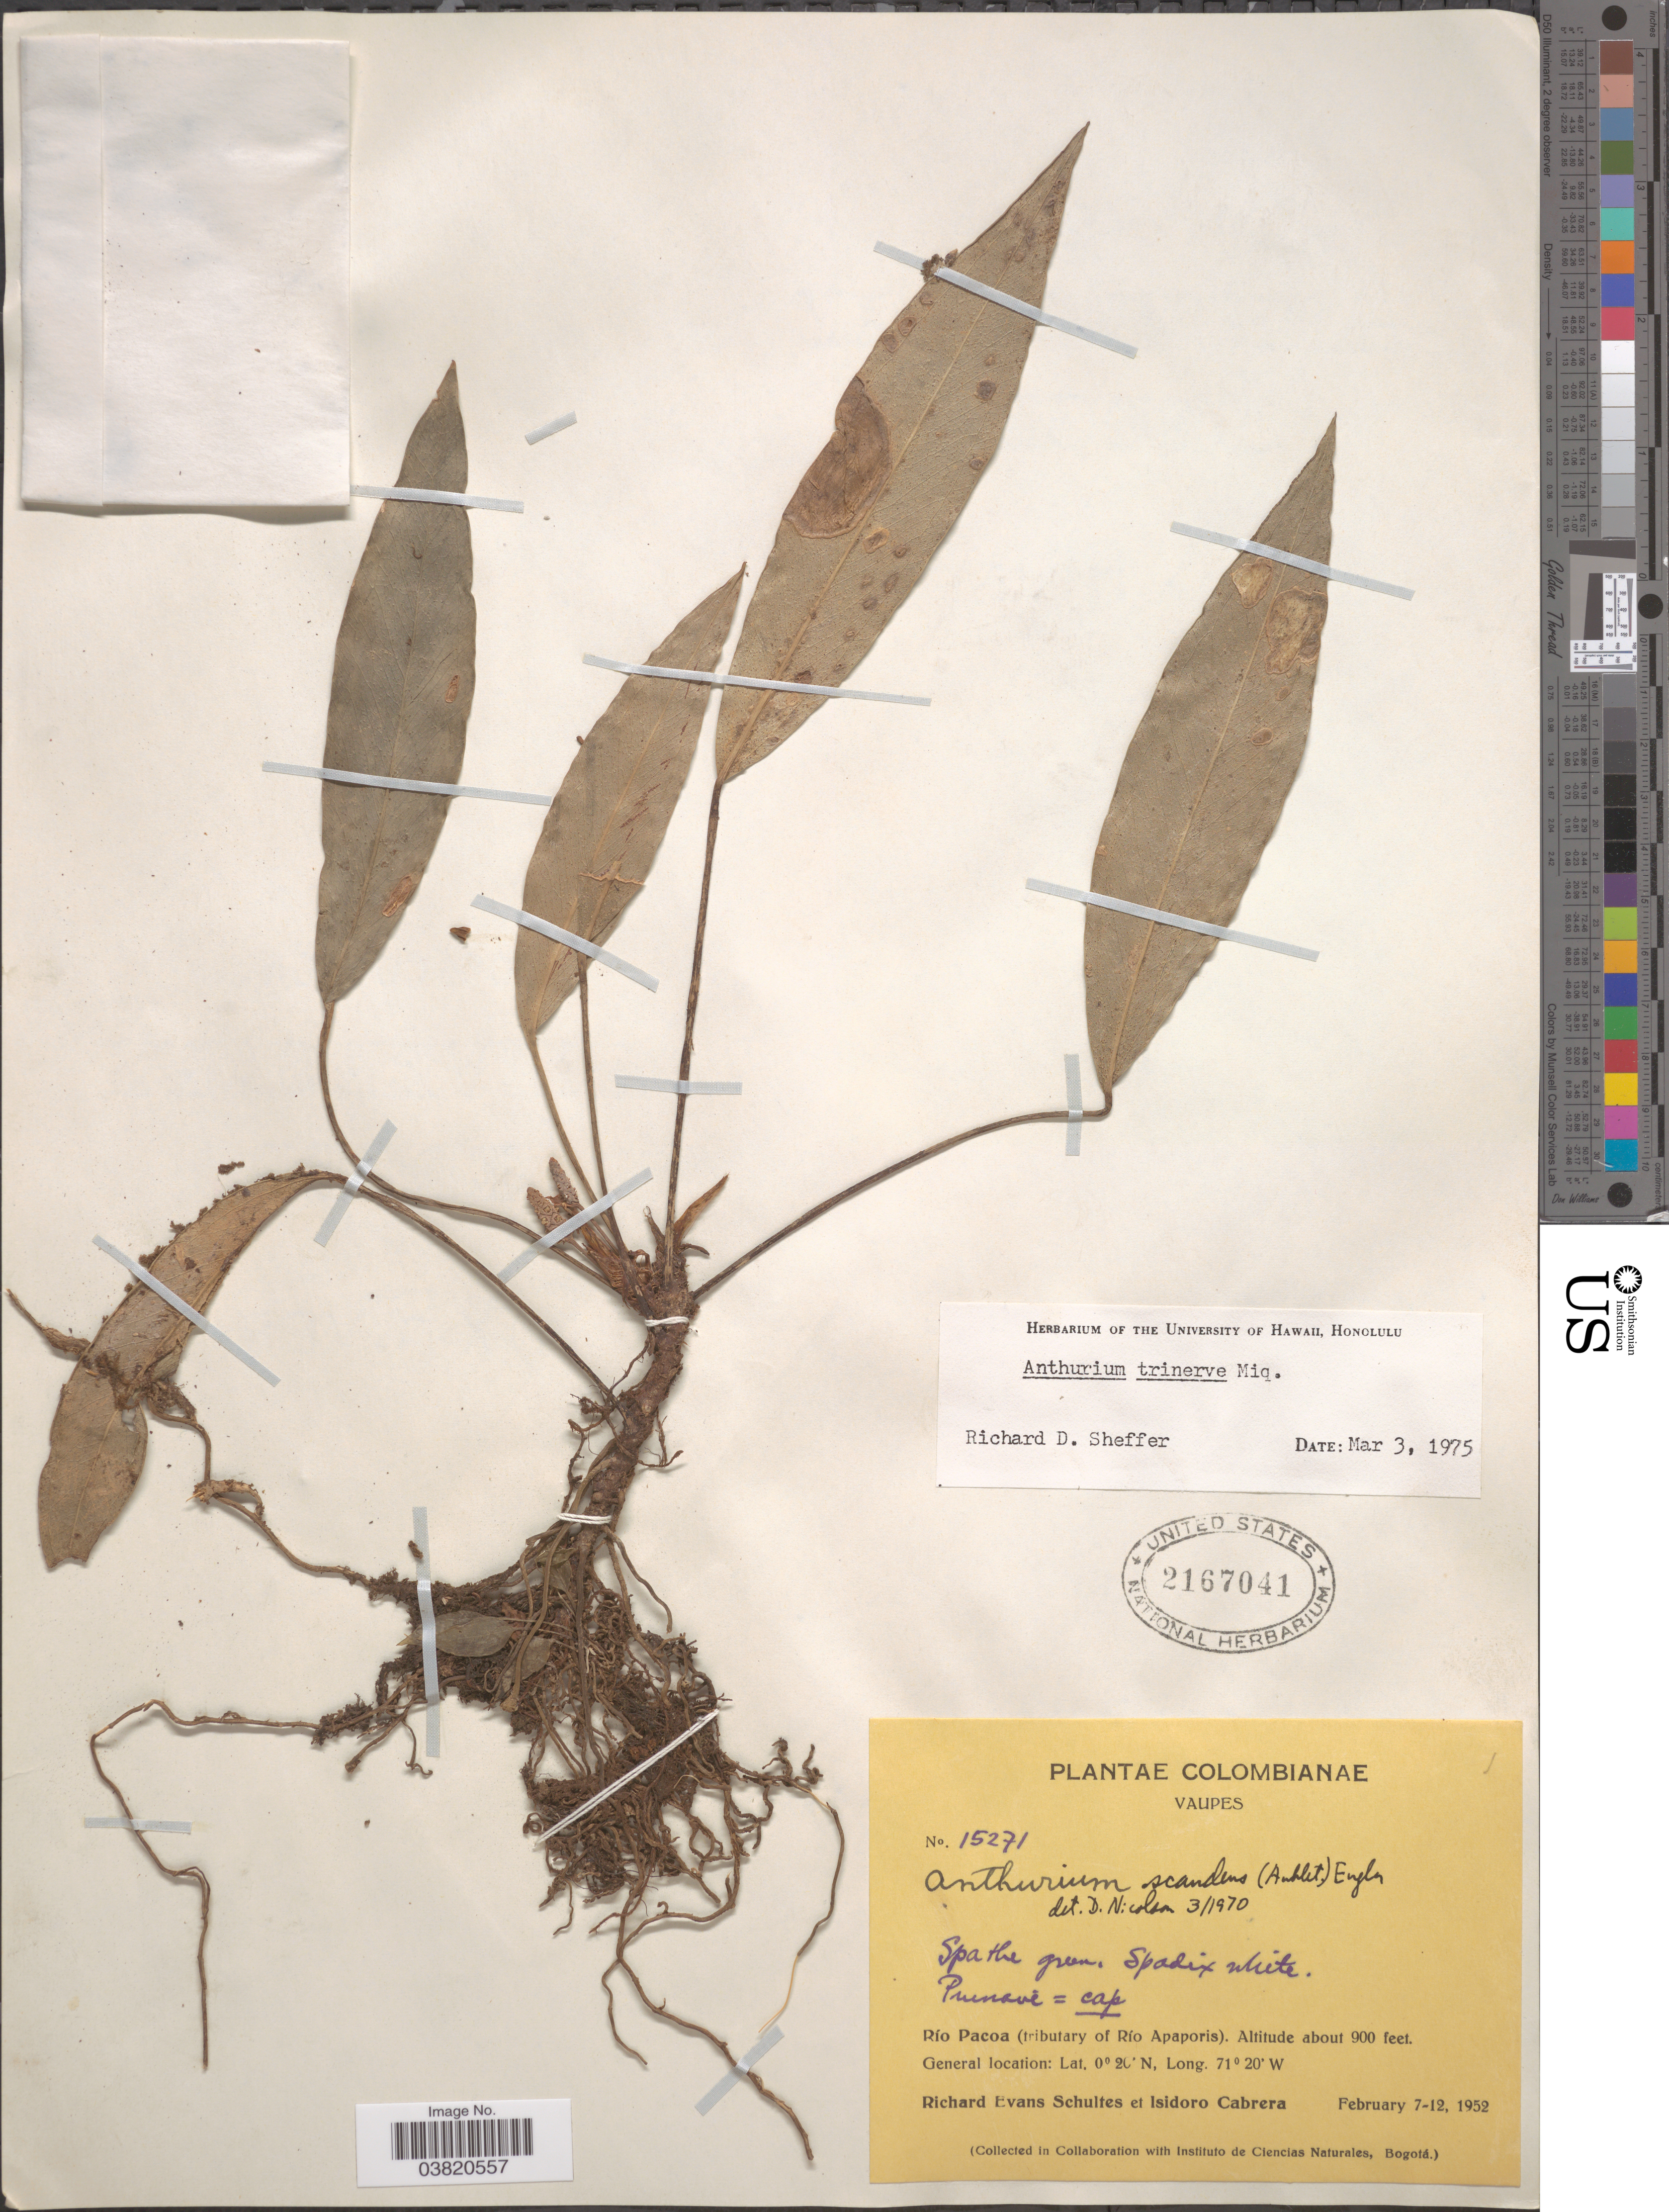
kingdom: Plantae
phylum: Tracheophyta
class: Liliopsida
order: Alismatales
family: Araceae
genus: Anthurium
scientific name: Anthurium trinerve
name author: Miq.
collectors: R. E. Schultes & I. Cabrera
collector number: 15271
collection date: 1952-02-07/1952-02-12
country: Colombia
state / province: Vaupés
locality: Río Pacoa (tributary of Río Apaporis).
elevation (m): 274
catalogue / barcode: US 2167041